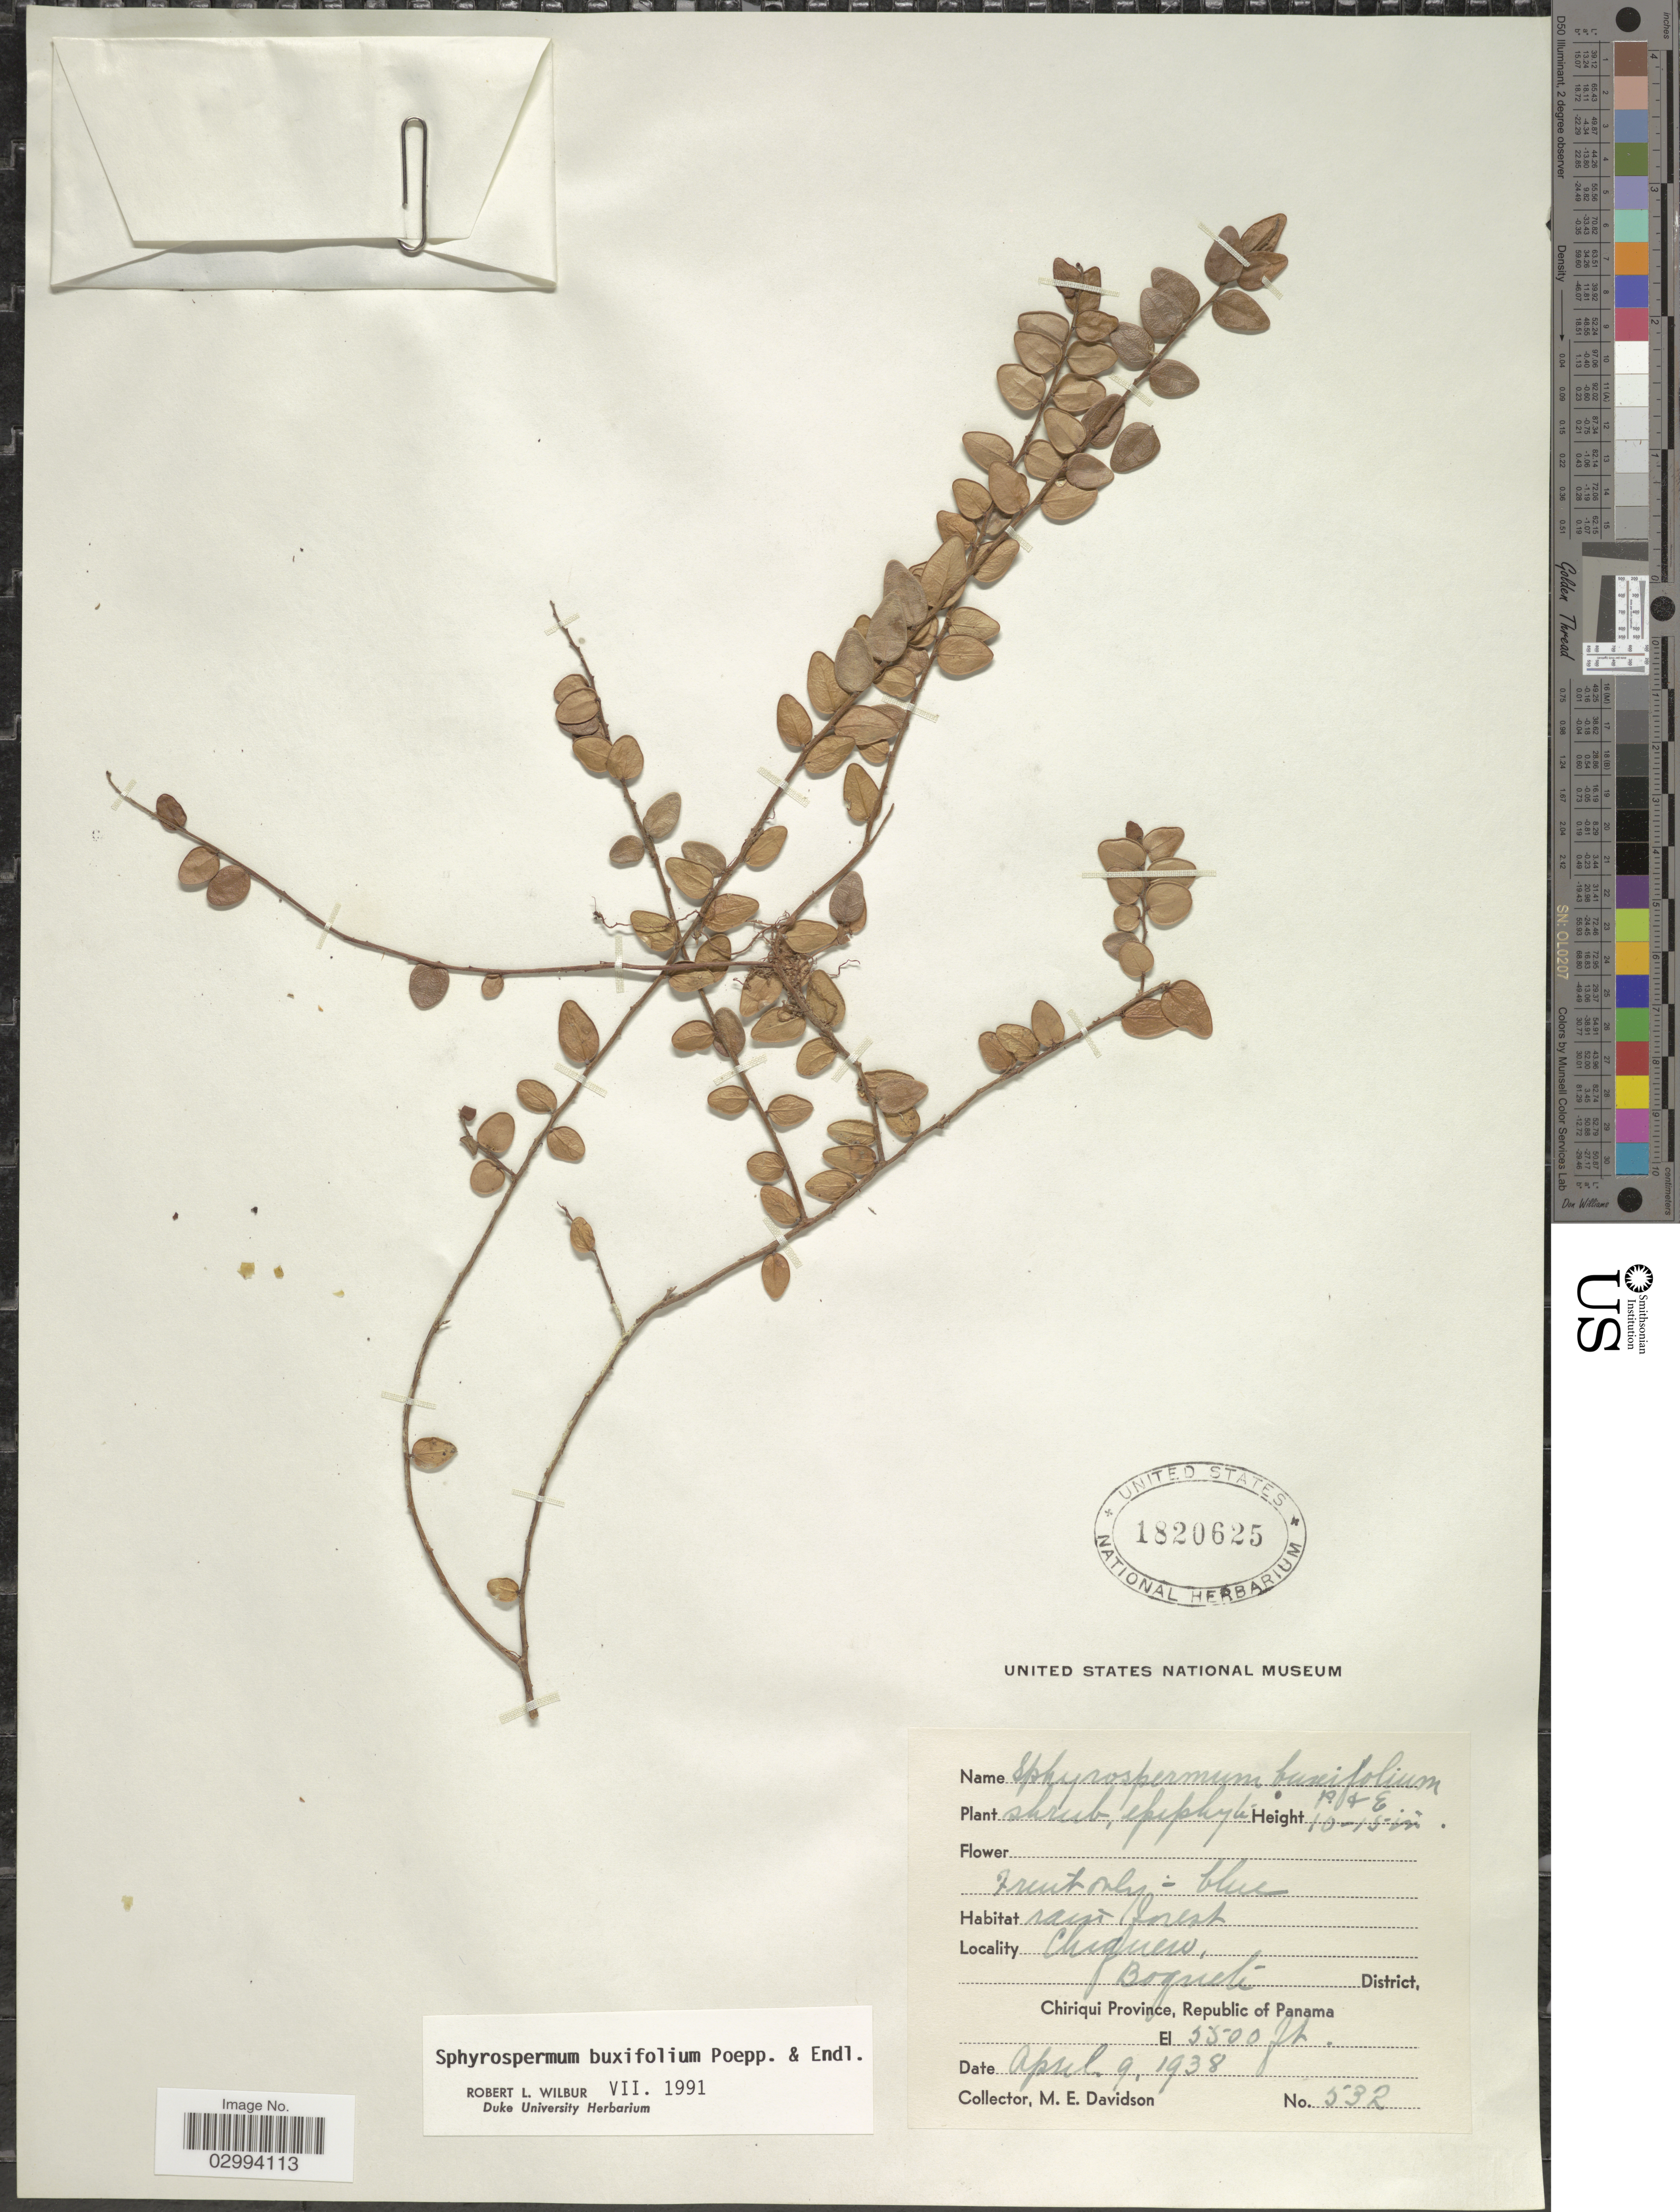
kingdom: Plantae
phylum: Tracheophyta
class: Magnoliopsida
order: Ericales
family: Ericaceae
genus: Sphyrospermum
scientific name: Sphyrospermum buxifolium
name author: Poepp. & Endl.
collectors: M. E. Davidson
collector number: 532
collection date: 1938-04-09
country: Panama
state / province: Chiriqui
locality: Chiquero, Boquete District, Republic of Panama.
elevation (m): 1676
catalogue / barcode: US 1820625